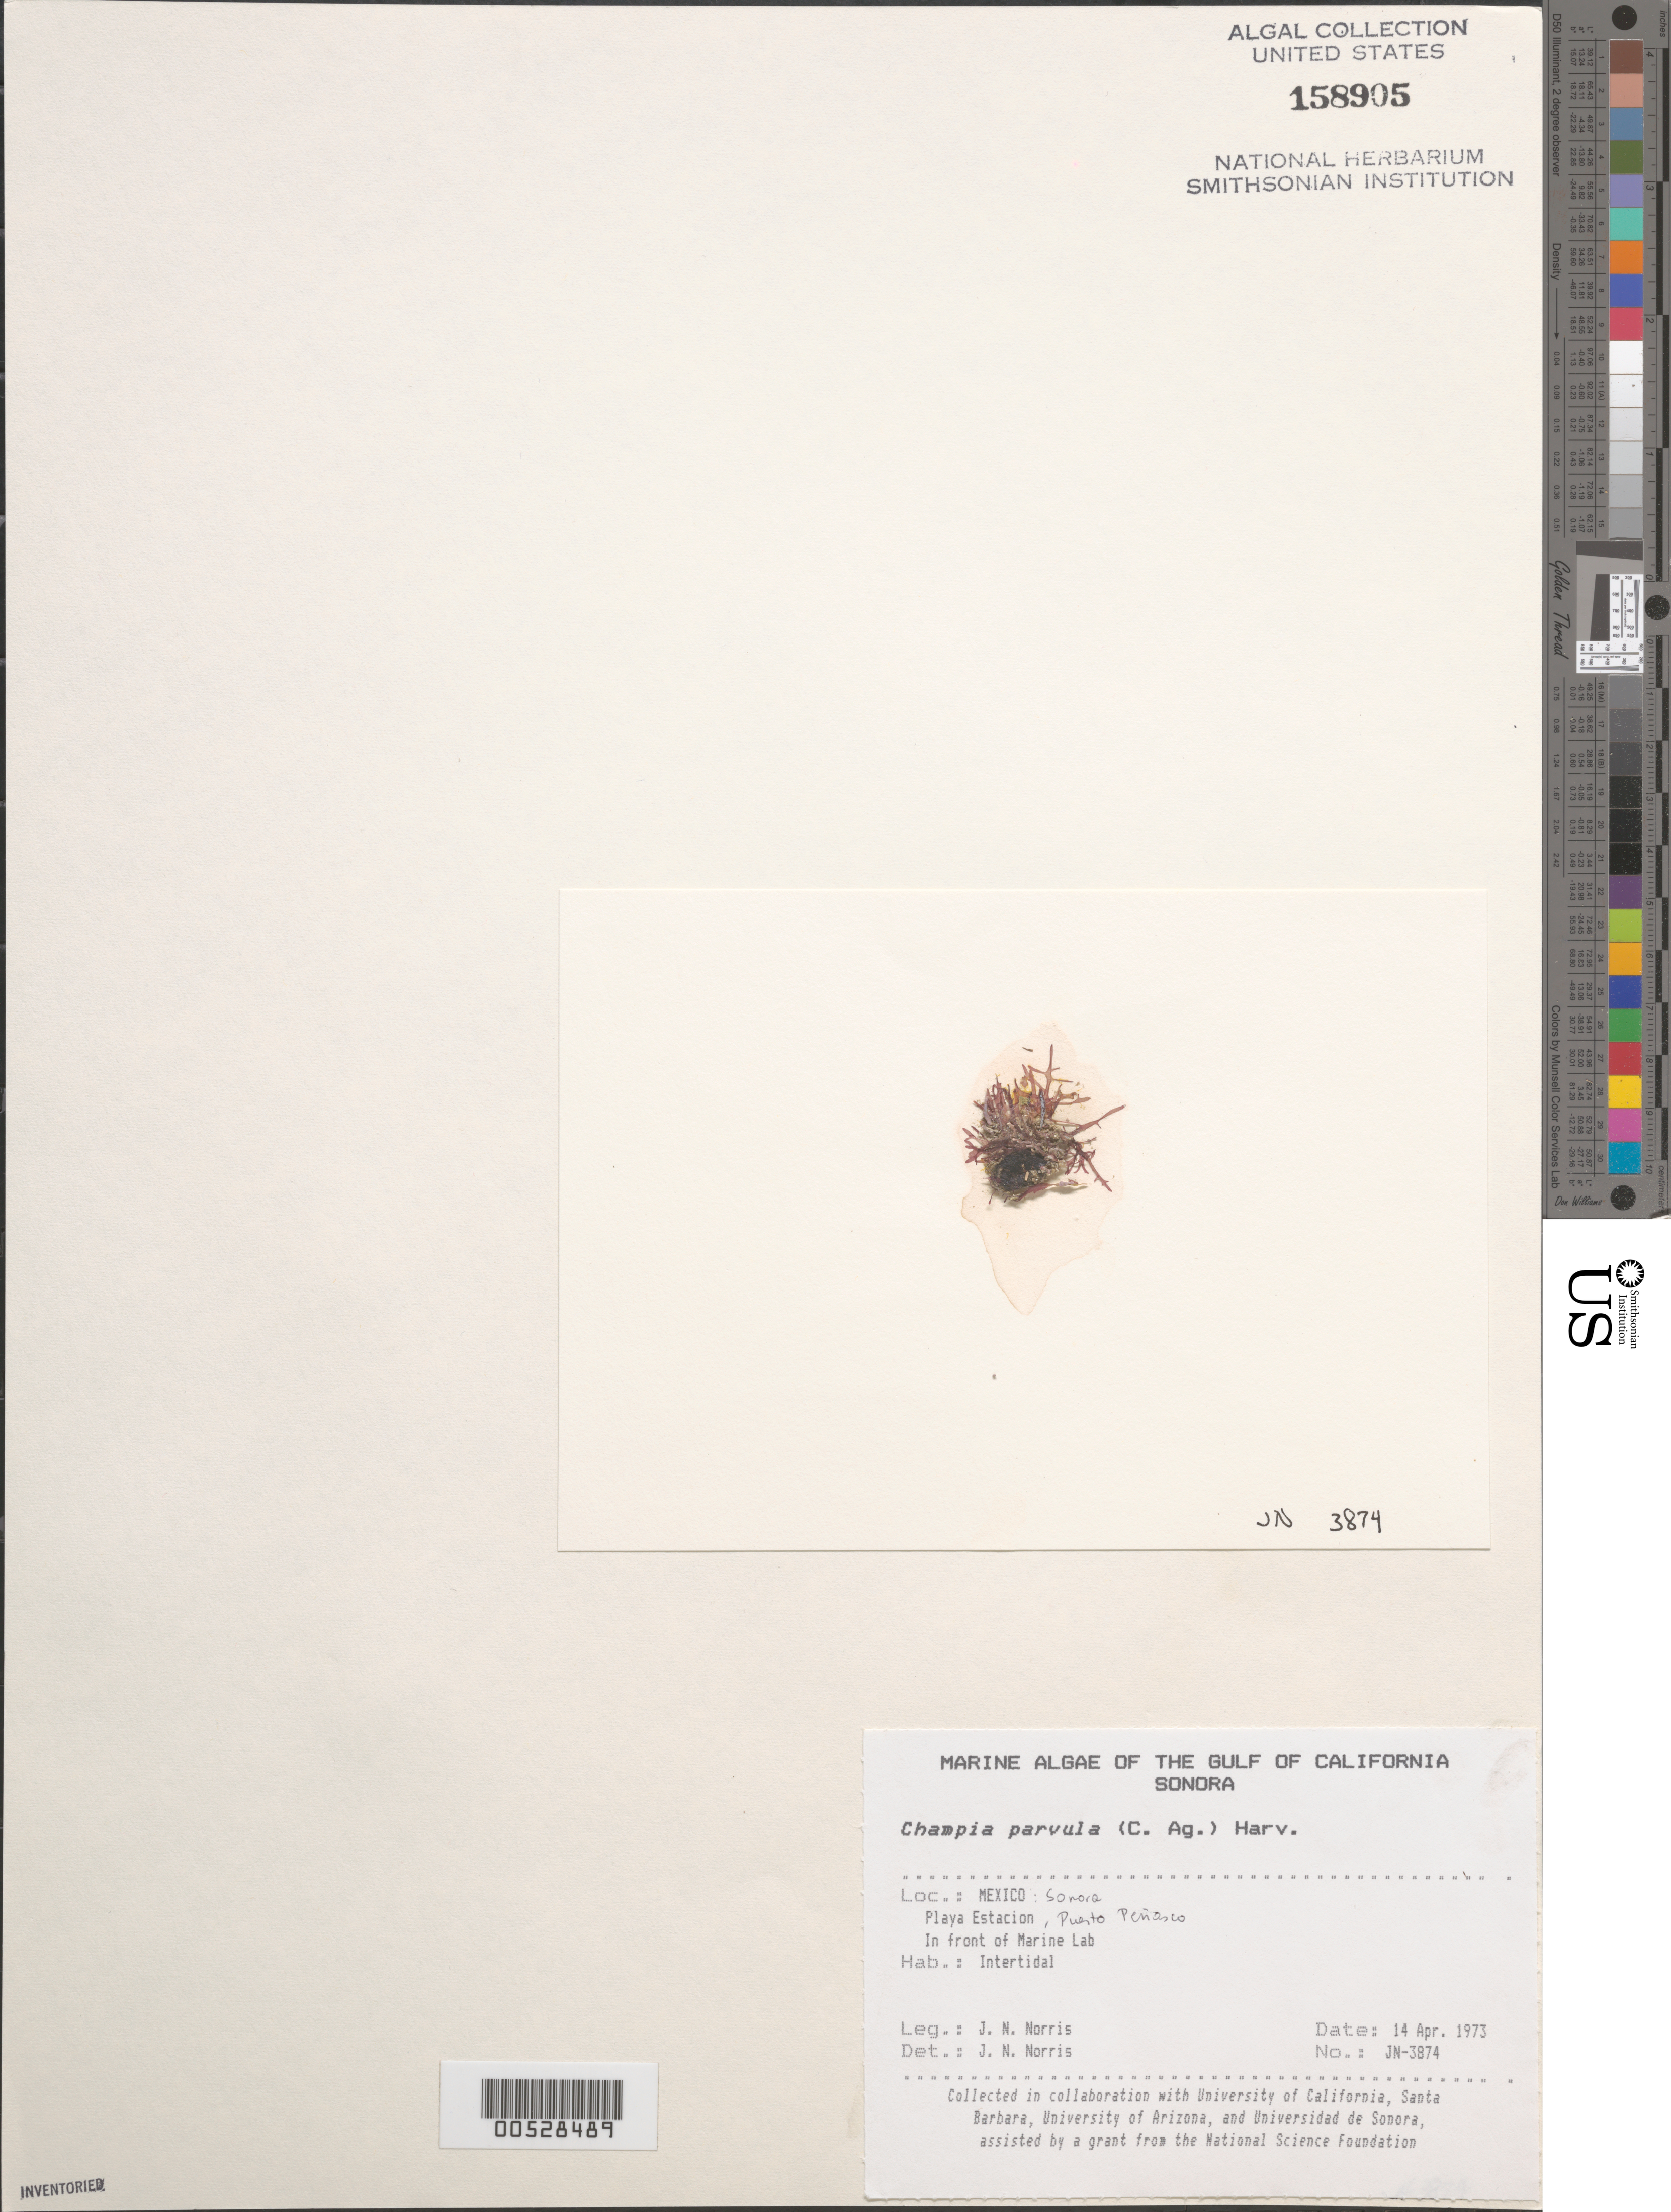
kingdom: Plantae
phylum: Rhodophyta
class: Florideophyceae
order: Rhodymeniales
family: Champiaceae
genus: Champia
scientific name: Champia parvula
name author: (C. Agardh) Harv.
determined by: Norris, James N.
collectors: J. N. Norris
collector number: JN-3874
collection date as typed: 14 Apr 1973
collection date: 1973-04-14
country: Mexico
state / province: Sonora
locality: Playa Estacion, Puerto Penasco, marine station shore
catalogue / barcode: US 158905